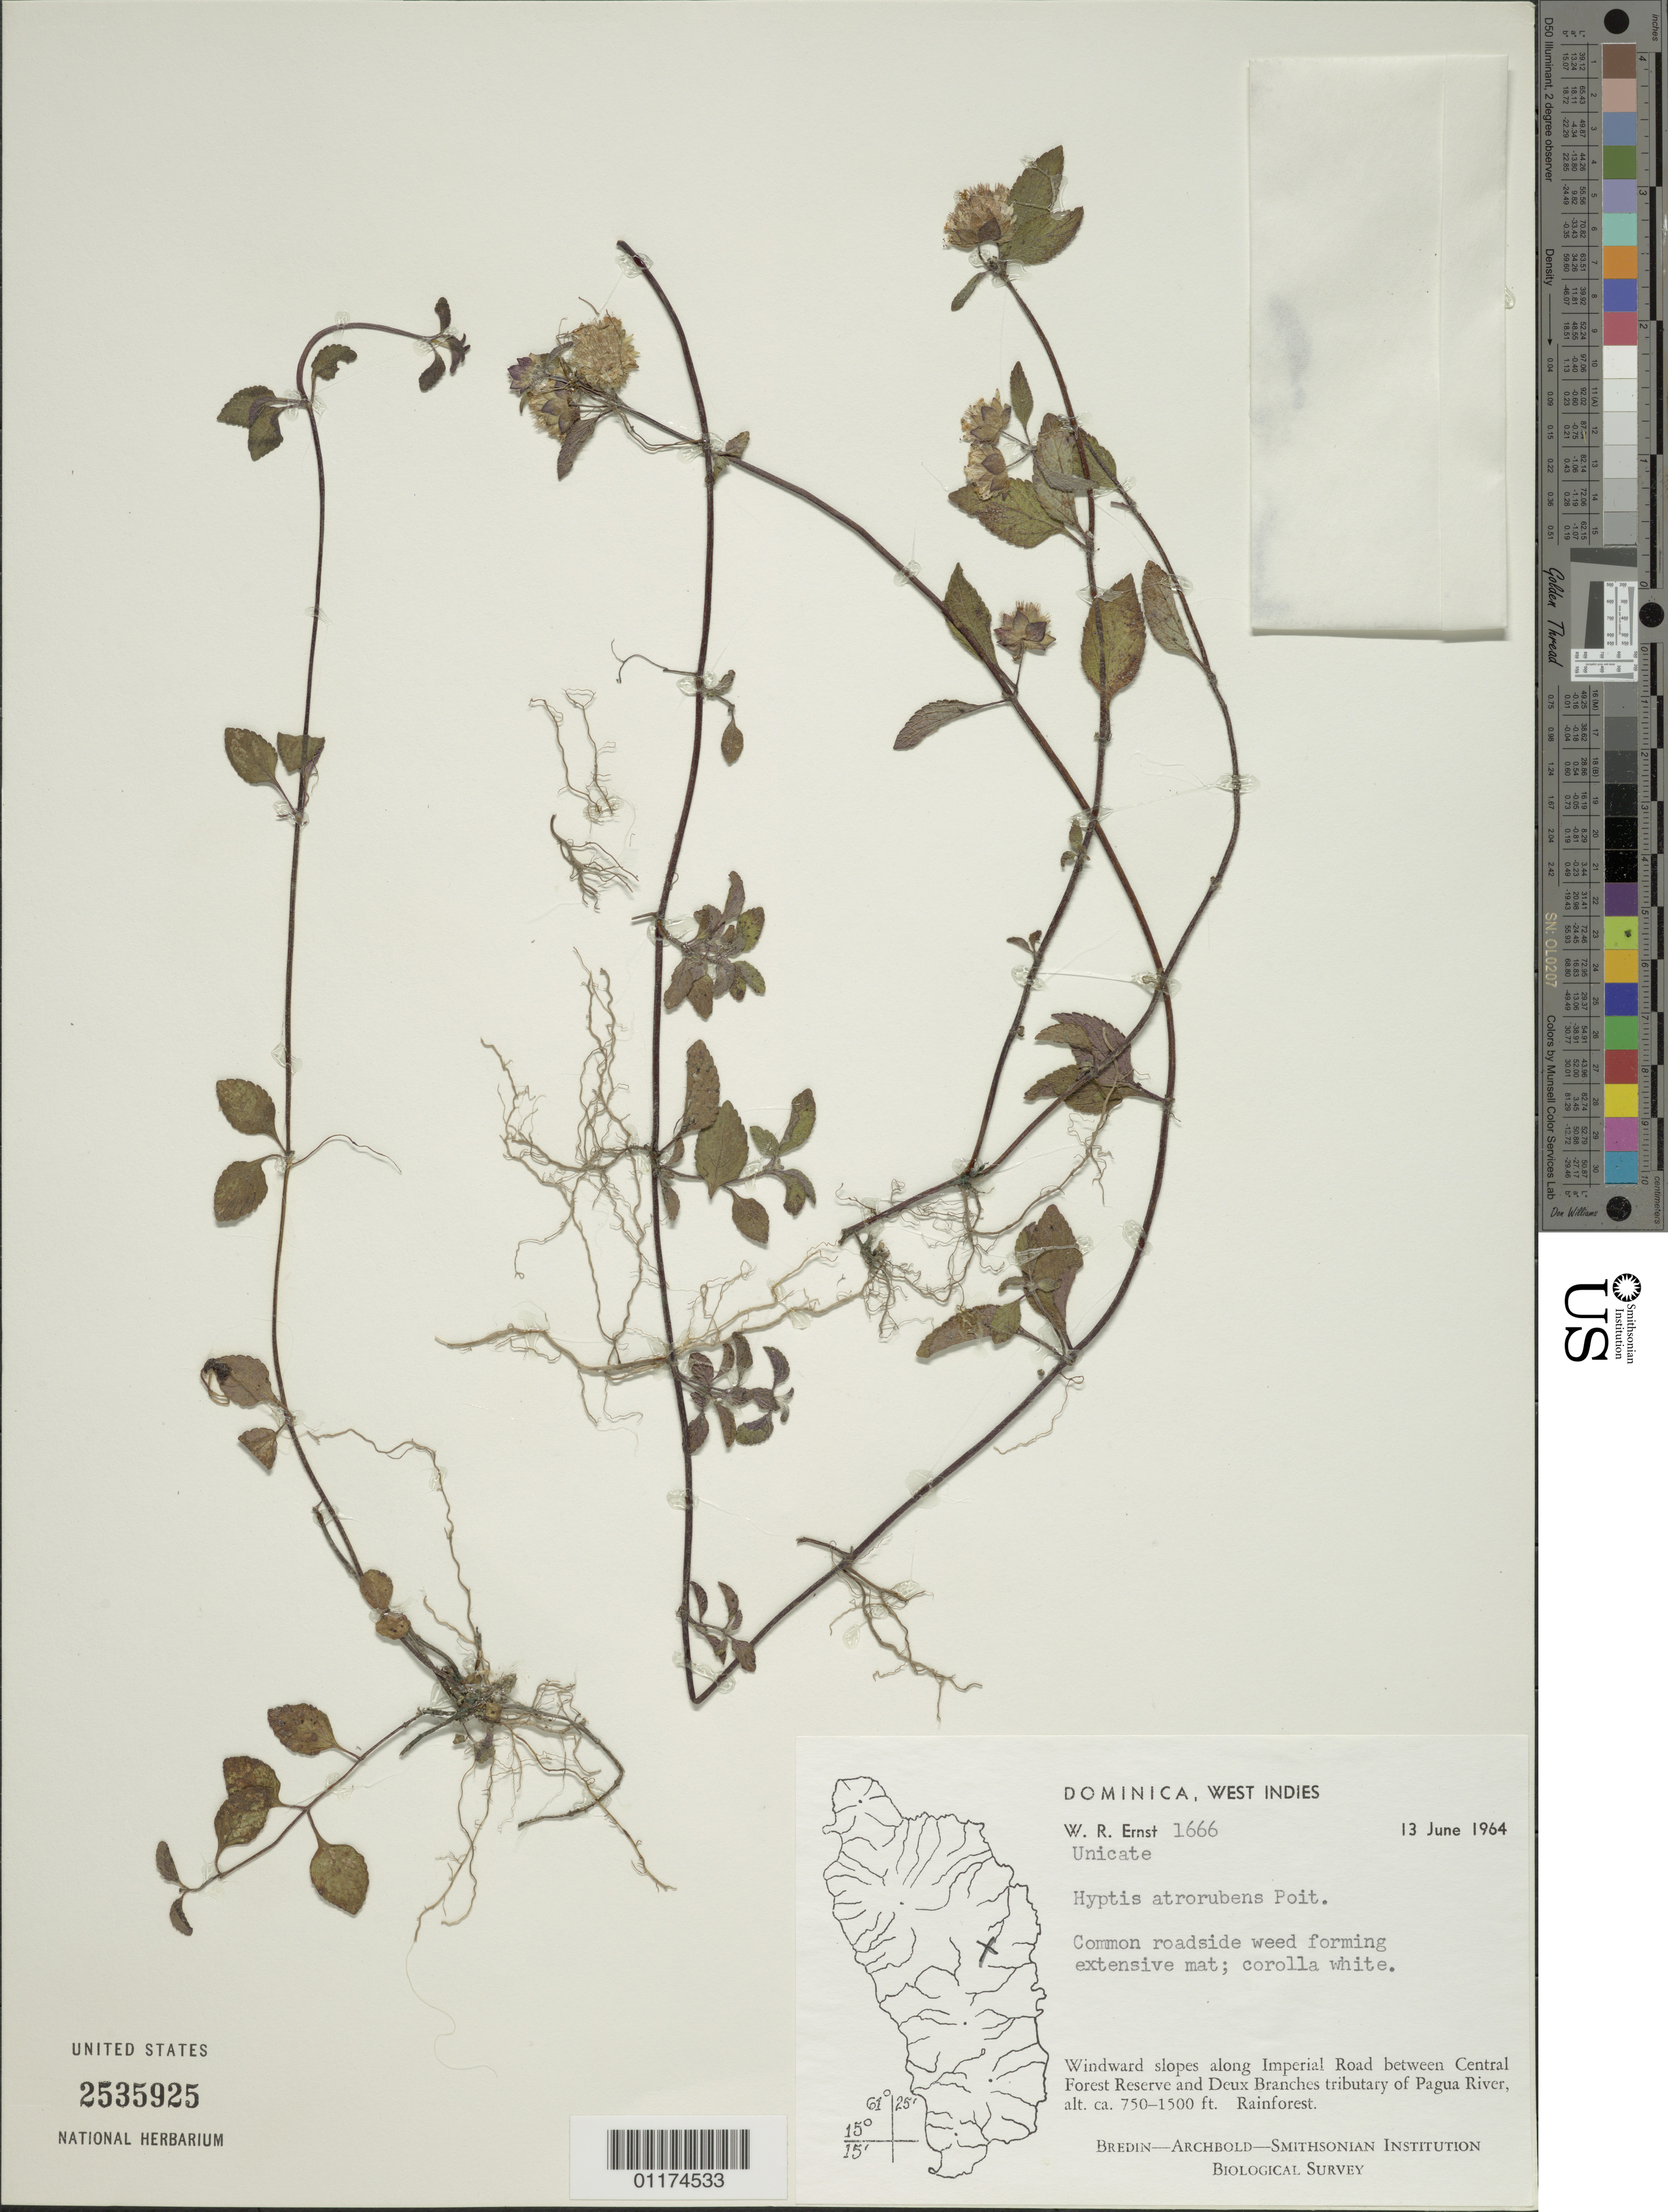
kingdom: Plantae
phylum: Tracheophyta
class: Magnoliopsida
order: Lamiales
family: Lamiaceae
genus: Hyptis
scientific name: Hyptis atrorubens var. atrorubens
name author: Poit.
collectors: W. R. Ernst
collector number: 1666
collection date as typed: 13 Jun 1964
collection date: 1964-06-13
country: Dominica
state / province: St. David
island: Dominica I.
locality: Windward slopes along Imperial Road between Central Forest Reserve and Deux Branches tributary of Pagua River. Rainforest.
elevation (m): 229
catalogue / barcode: US 2535925